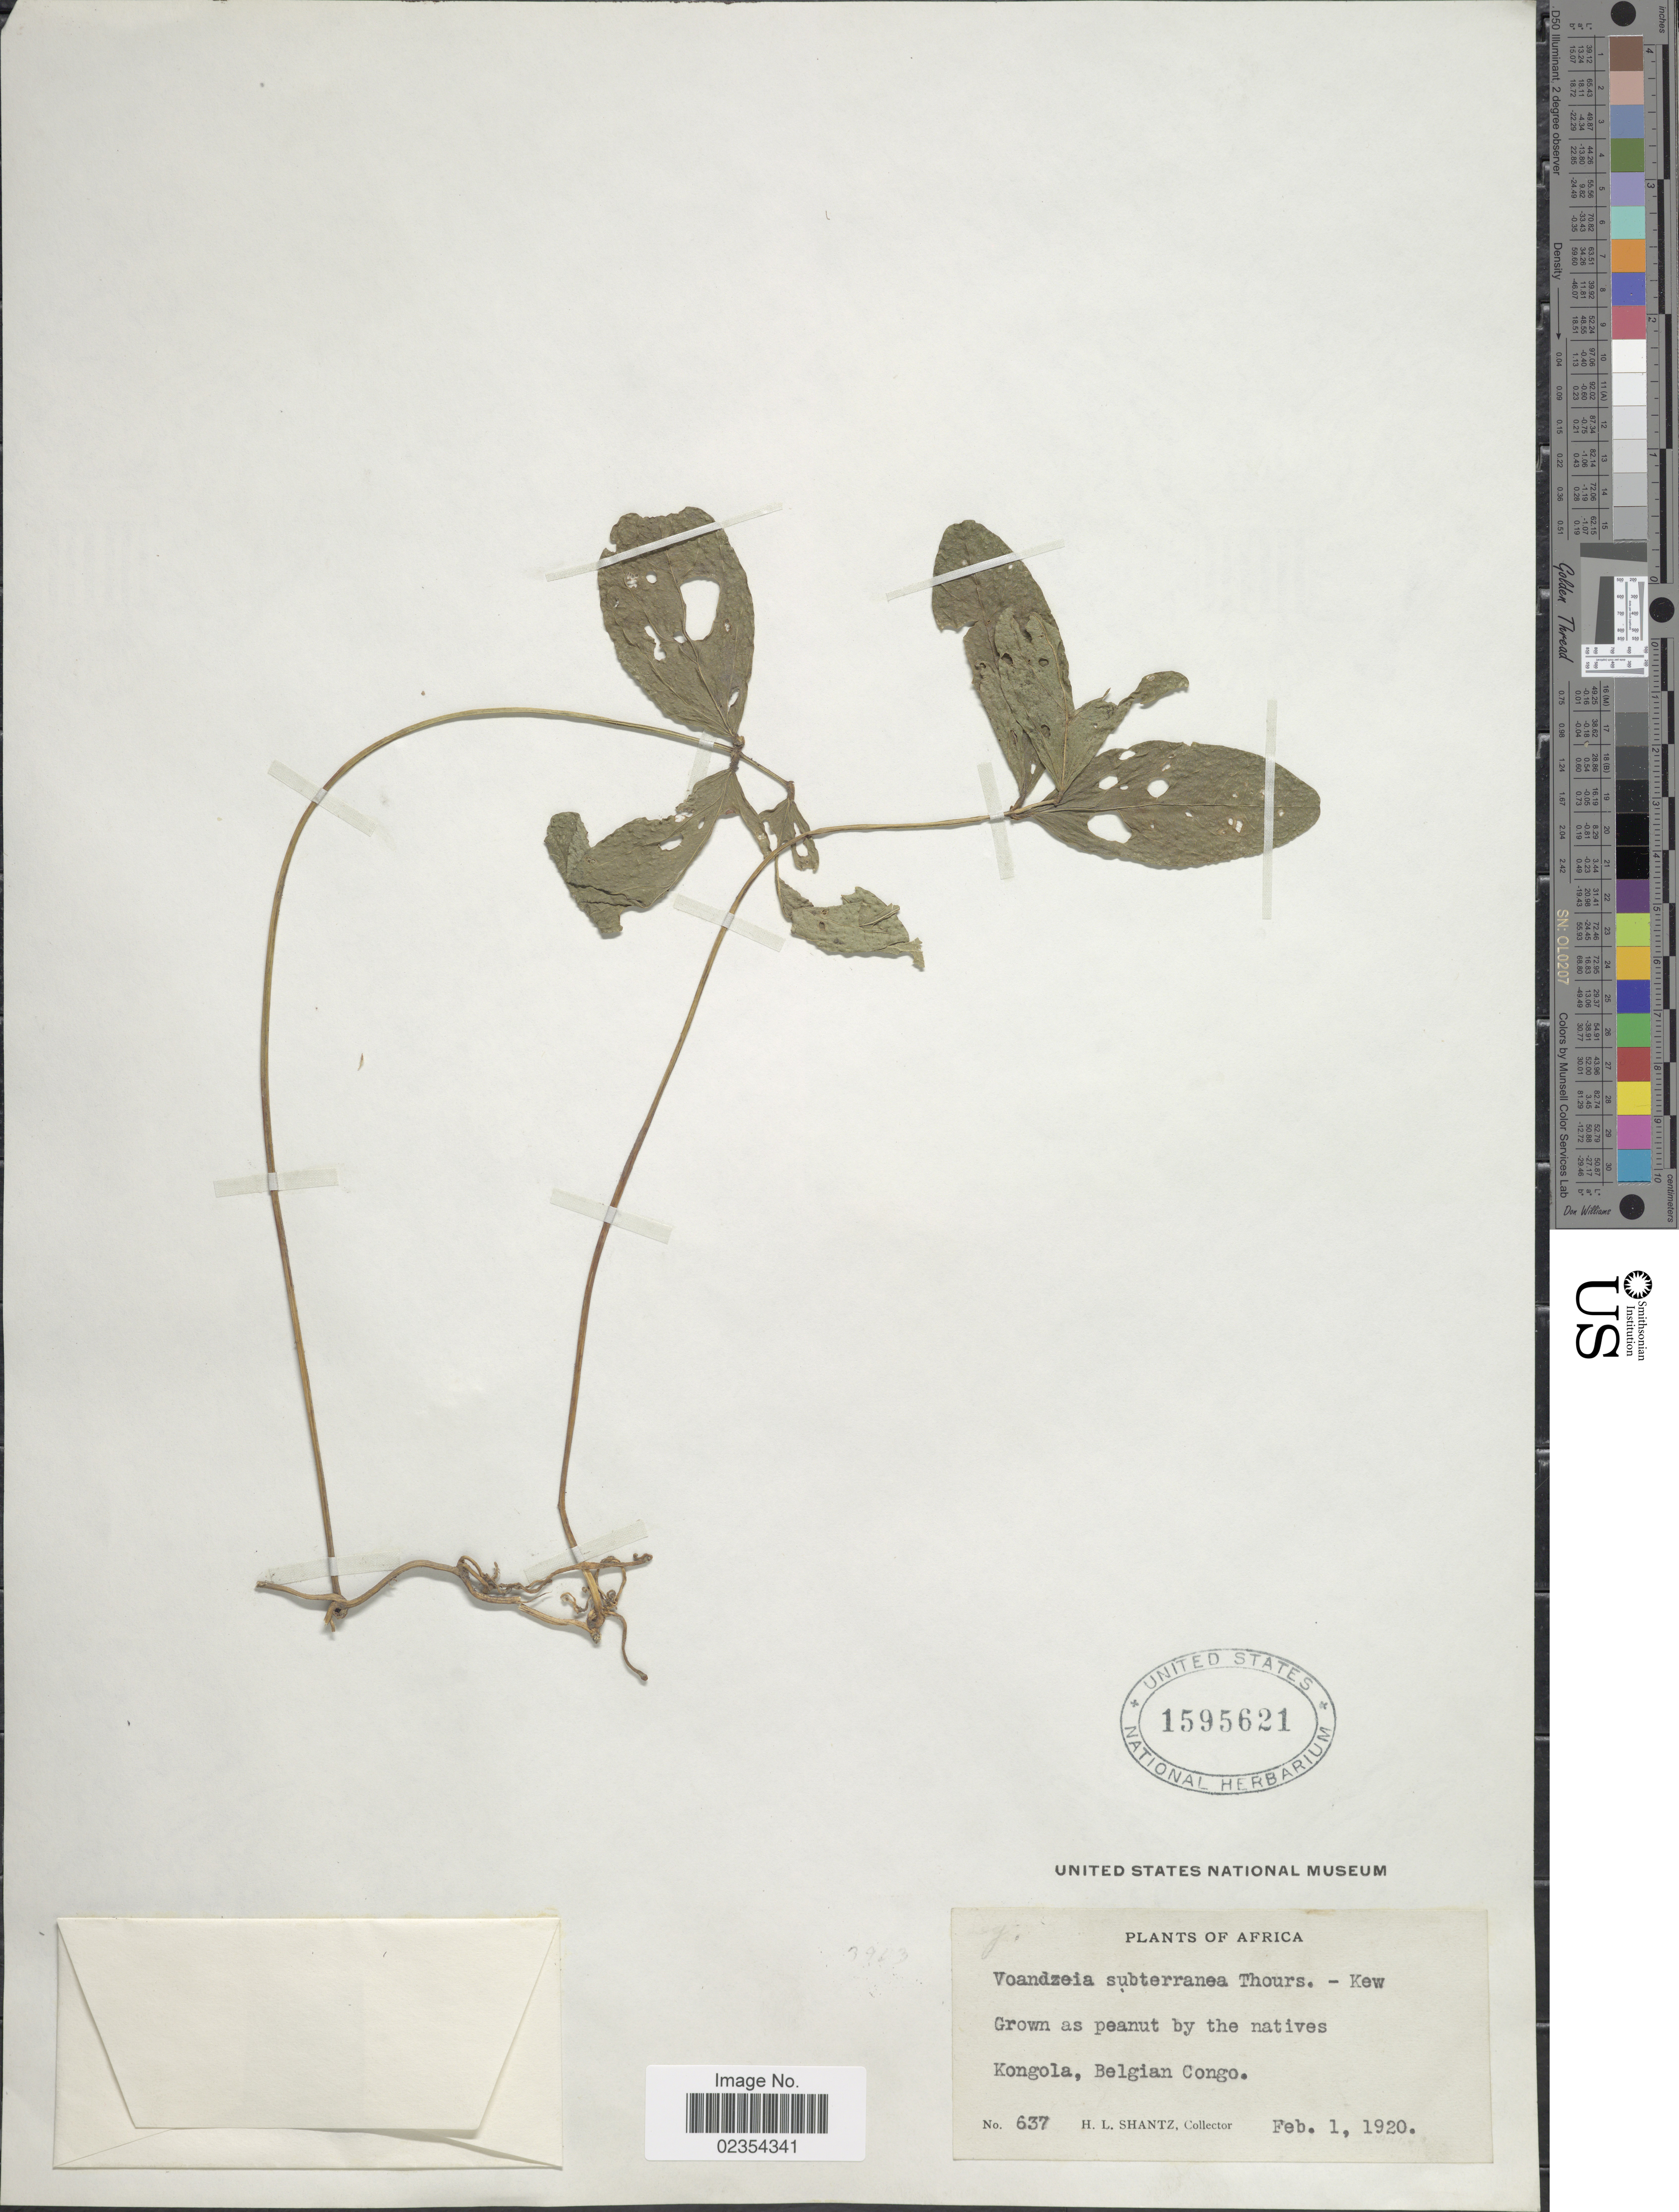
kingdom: Plantae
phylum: Tracheophyta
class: Magnoliopsida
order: Fabales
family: Fabaceae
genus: Vigna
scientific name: Vigna subterranea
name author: (L.) Verdc.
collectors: H. Shantz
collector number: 637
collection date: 1920-02-01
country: Congo, Democratic Republic of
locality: Kongola, Belgian Congo.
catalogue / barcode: US 1595621